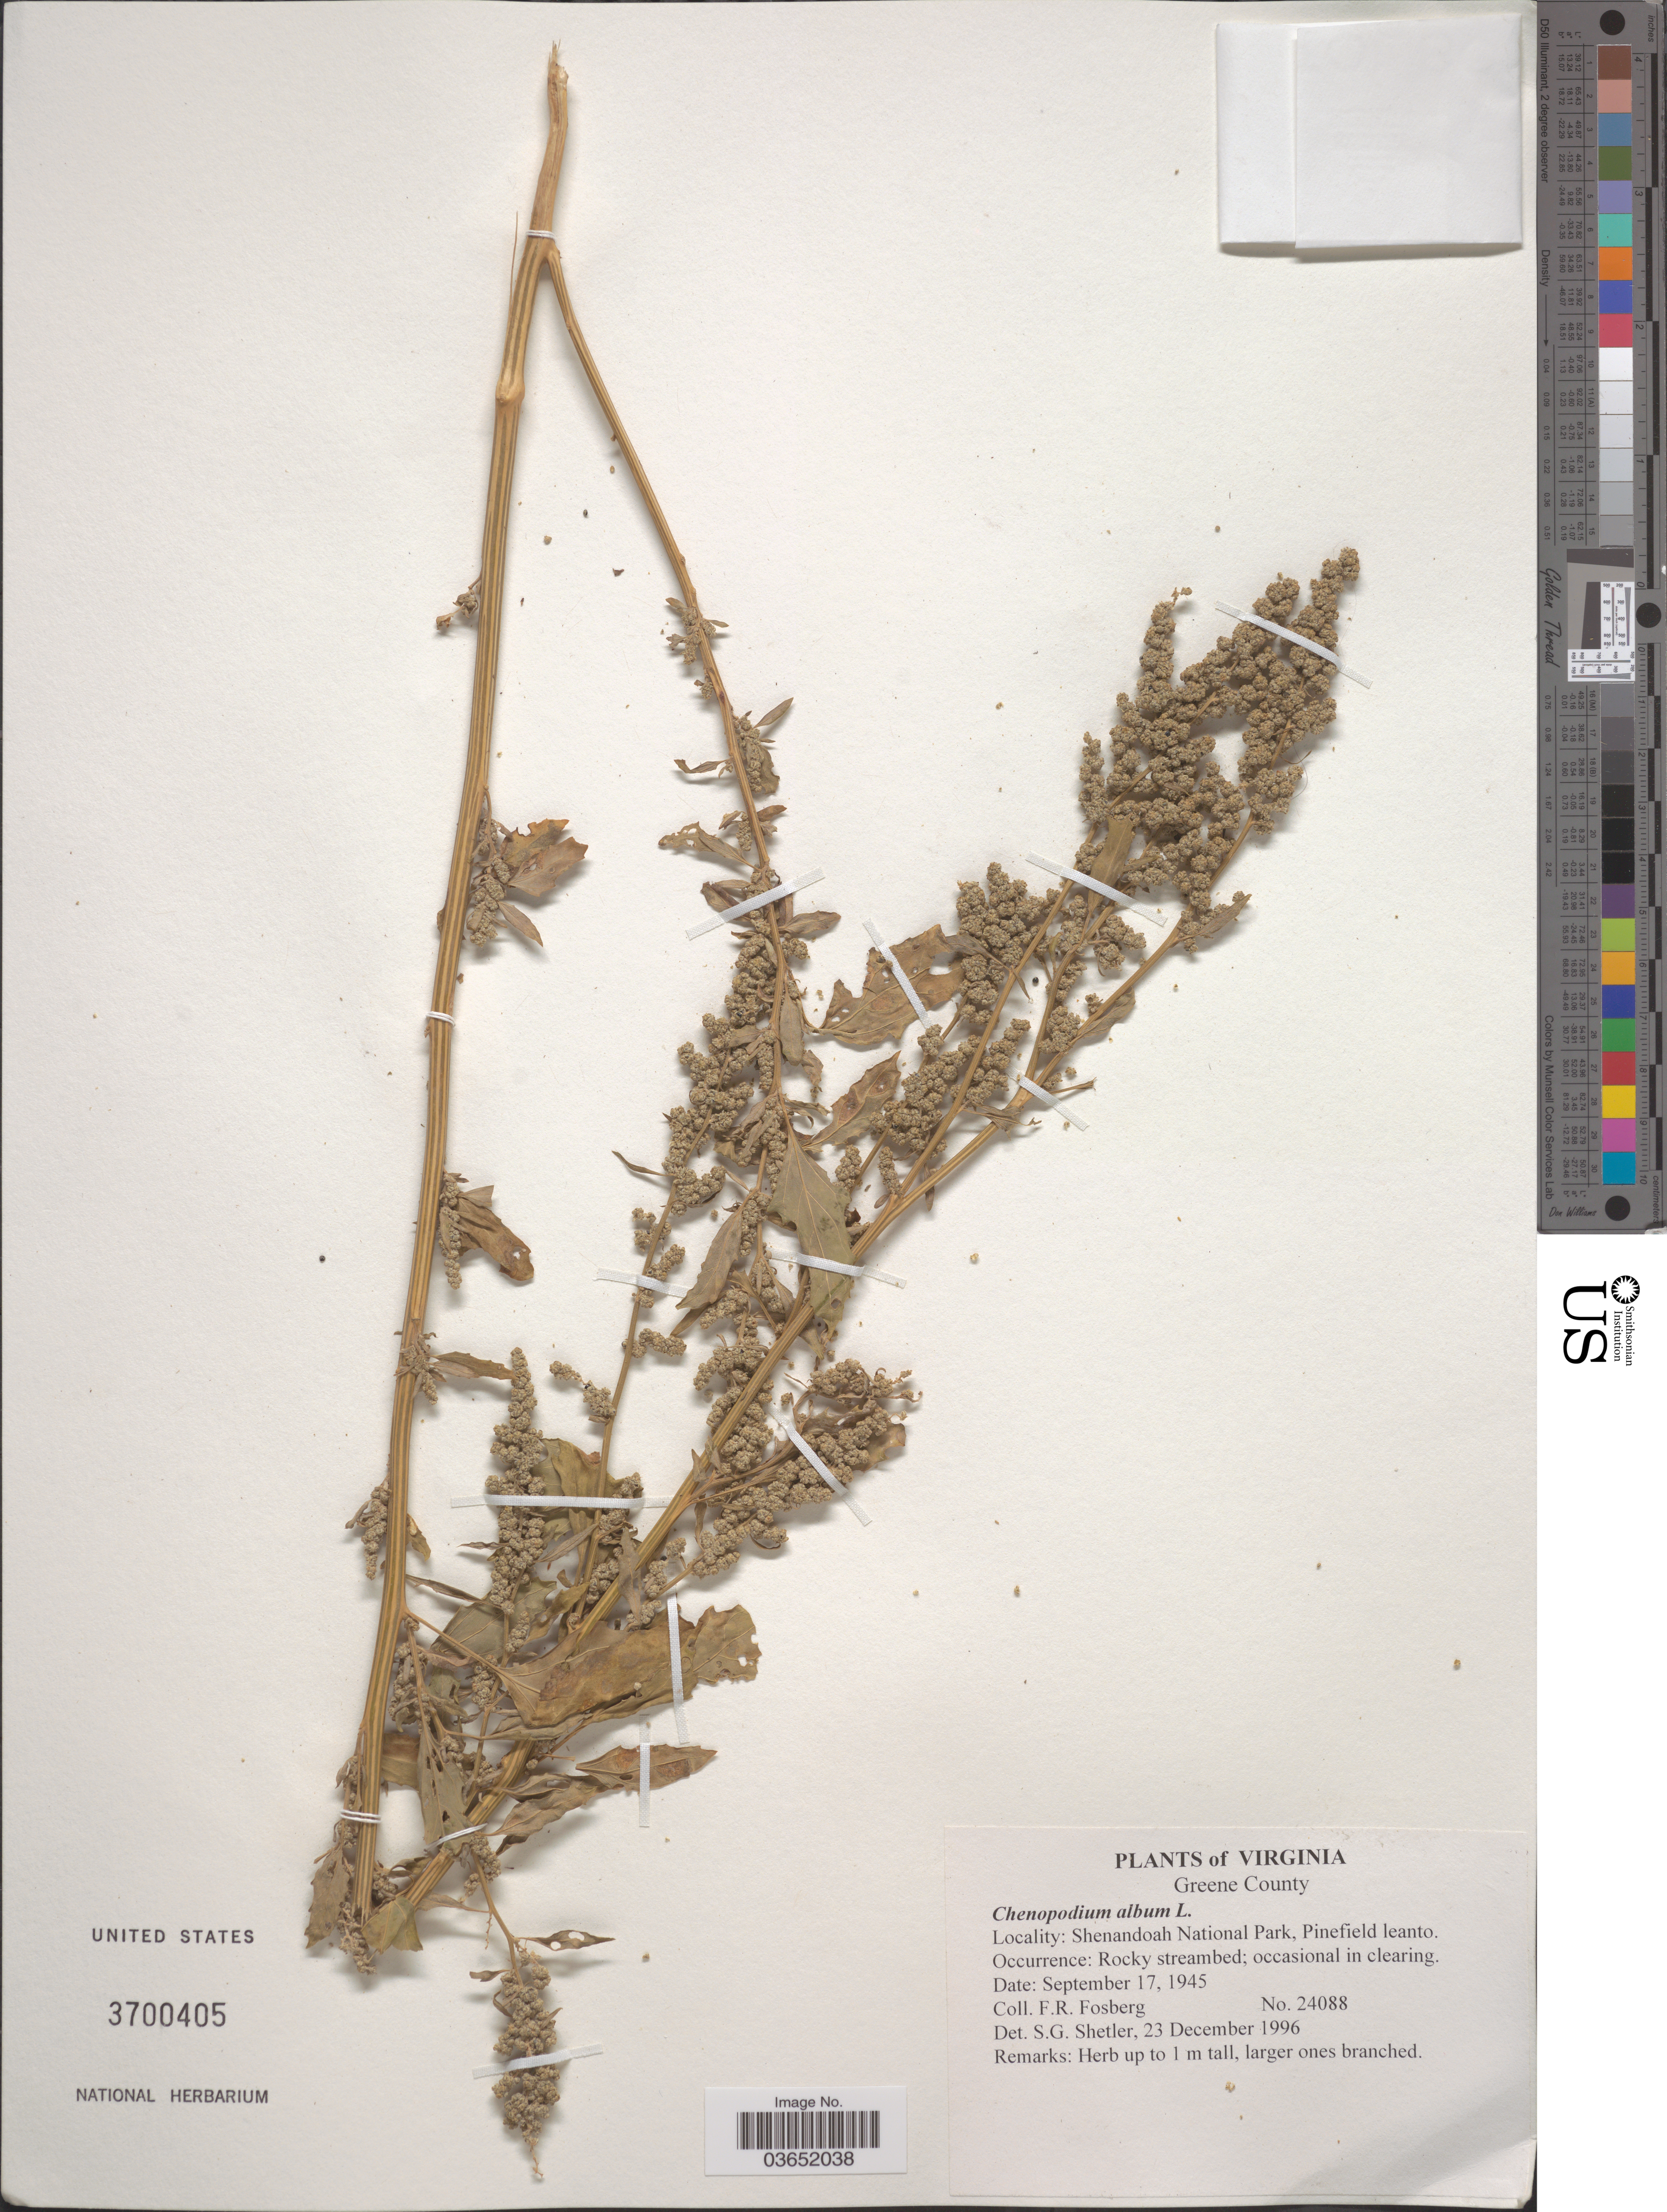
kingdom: Plantae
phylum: Tracheophyta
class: Magnoliopsida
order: Caryophyllales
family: Amaranthaceae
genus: Chenopodium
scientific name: Chenopodium album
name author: L.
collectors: F. R. Fosberg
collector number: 24088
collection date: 1945-09-17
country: United States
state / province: Virginia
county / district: Greene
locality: Greene County. Shenandoah National Park, Pinefield leanto.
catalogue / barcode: US 3700405